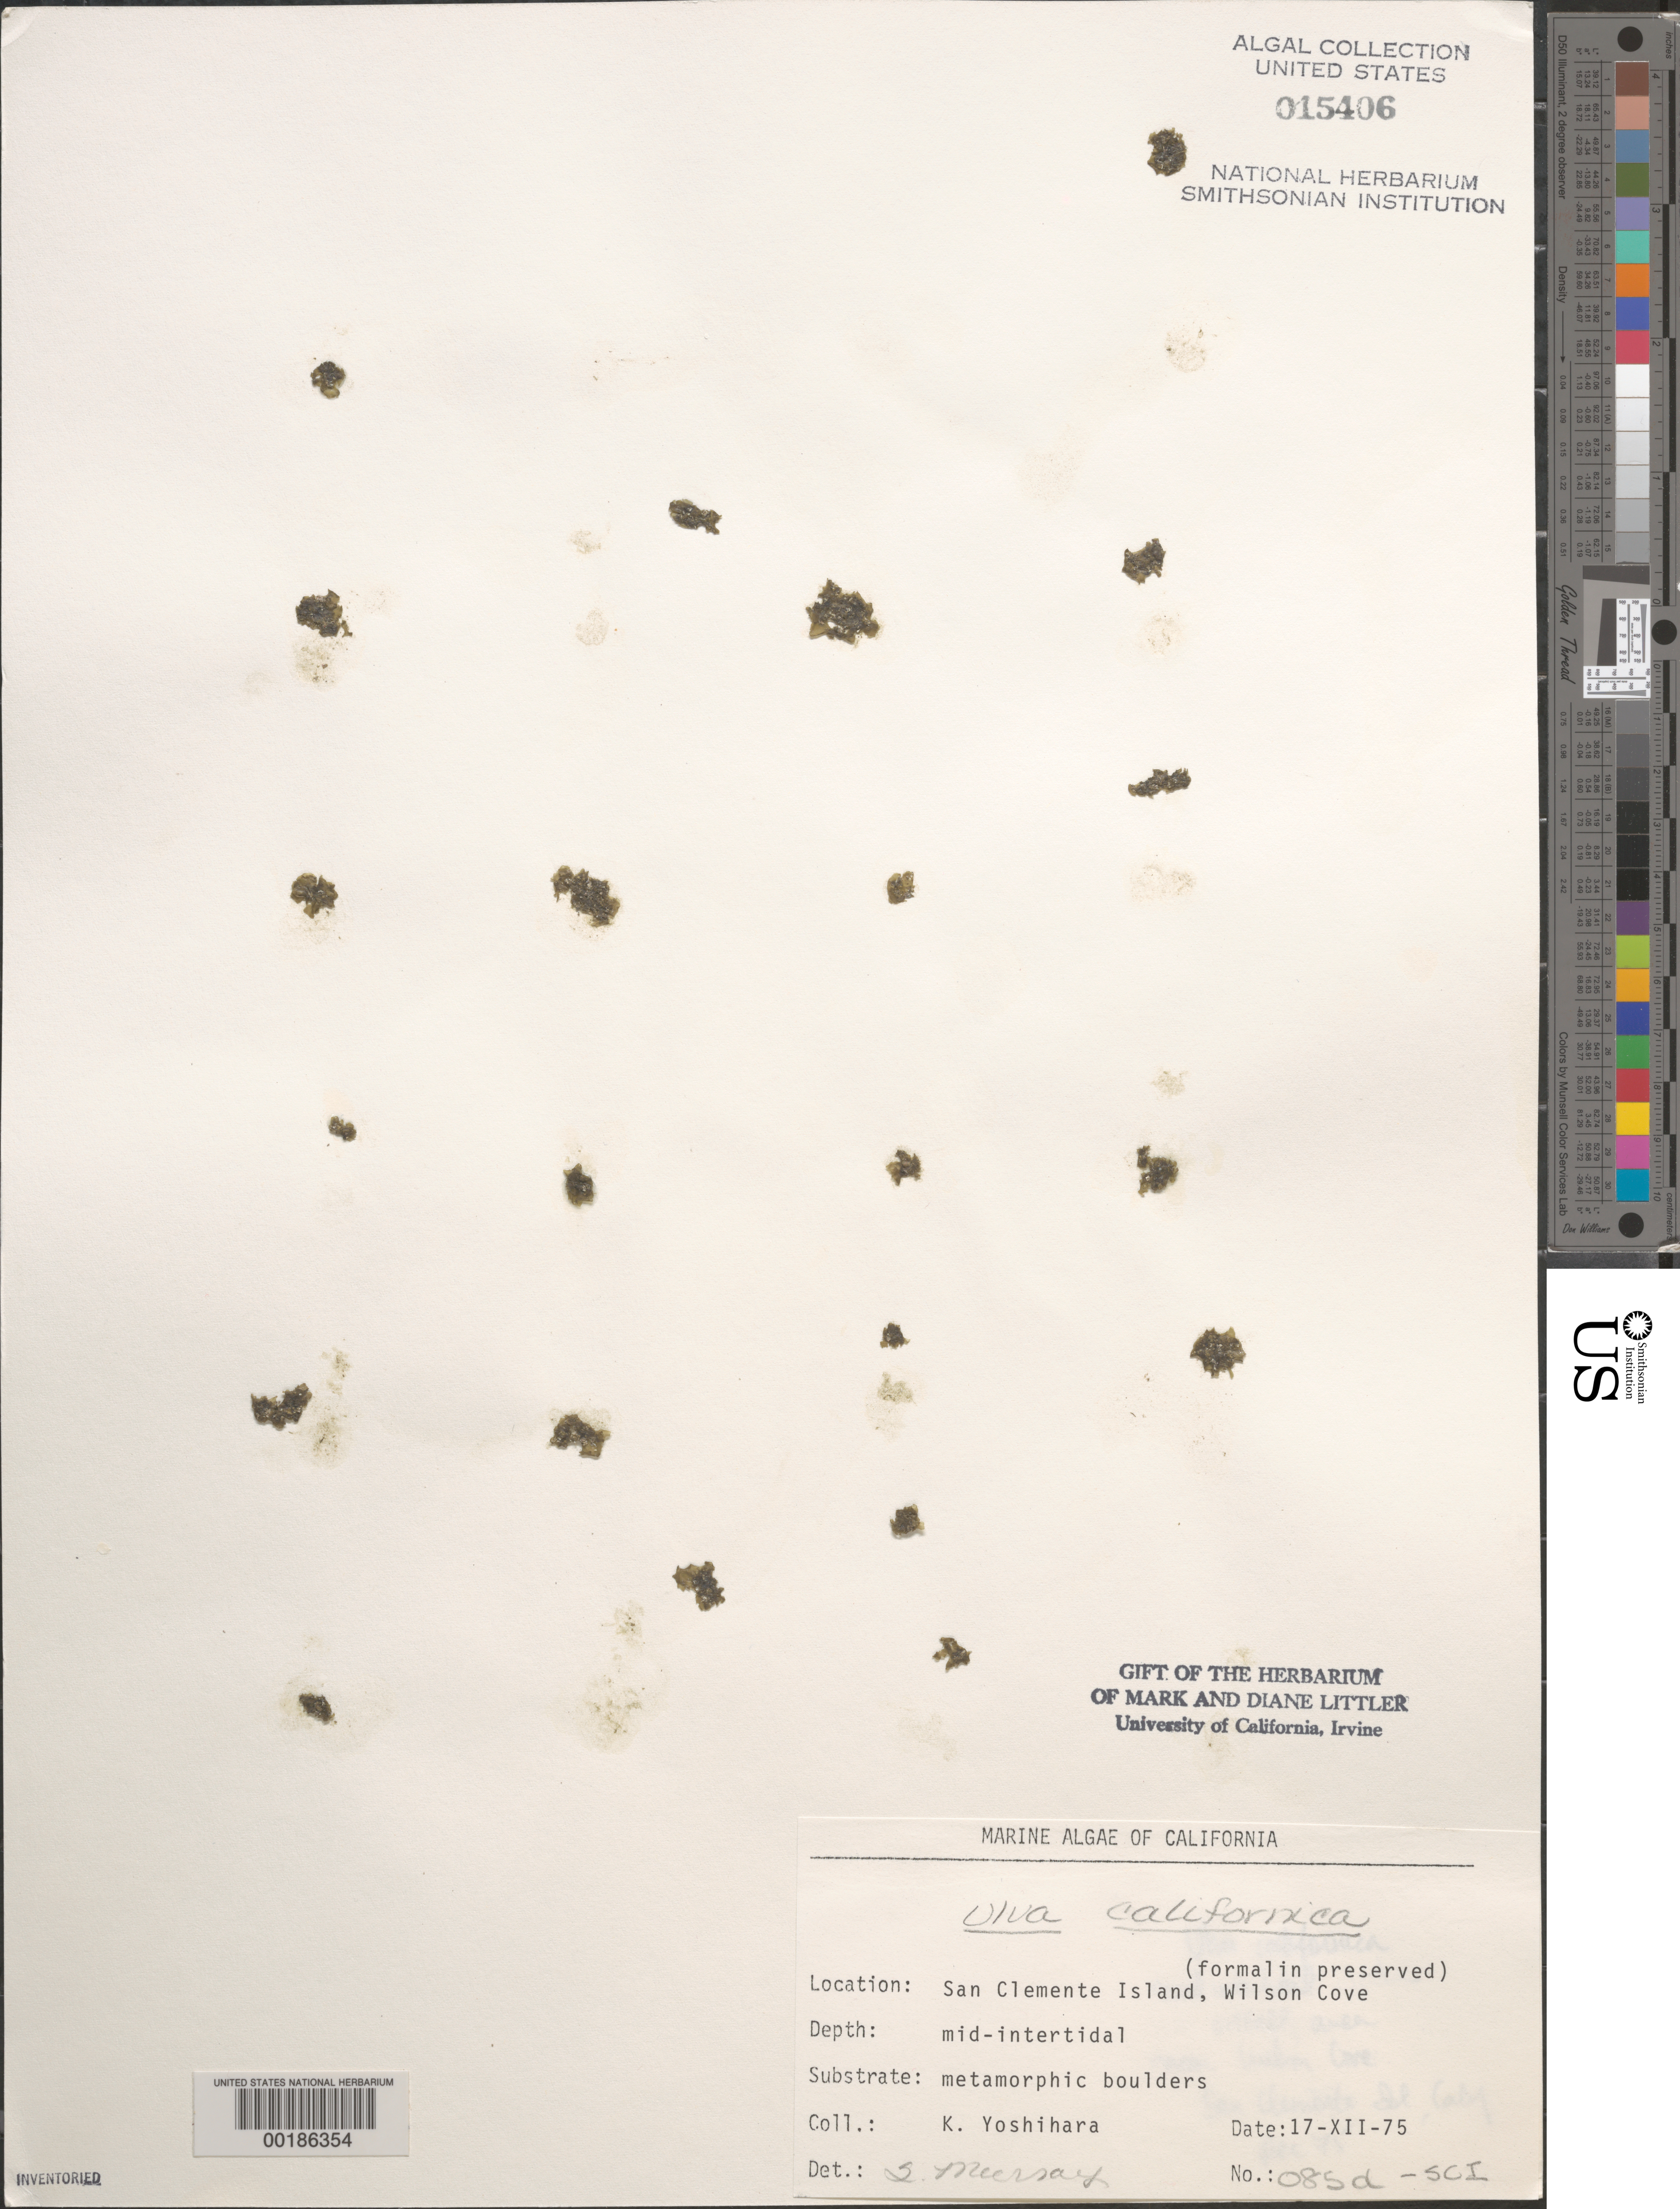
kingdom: Plantae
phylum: Chlorophyta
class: Ulvophyceae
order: Ulvales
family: Ulvaceae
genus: Ulva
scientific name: Ulva californica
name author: N.Wille in Collins et al.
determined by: Murray, S. N.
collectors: K. Yoshihara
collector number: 085d-sci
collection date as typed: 17 Dec 1975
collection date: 1975-12-17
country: United States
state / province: California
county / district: Los Angeles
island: San Clemente Island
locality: Wilson Cove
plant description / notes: BLM-SOCALBIGHT Rocky Intertidal Survey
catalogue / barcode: US 15406